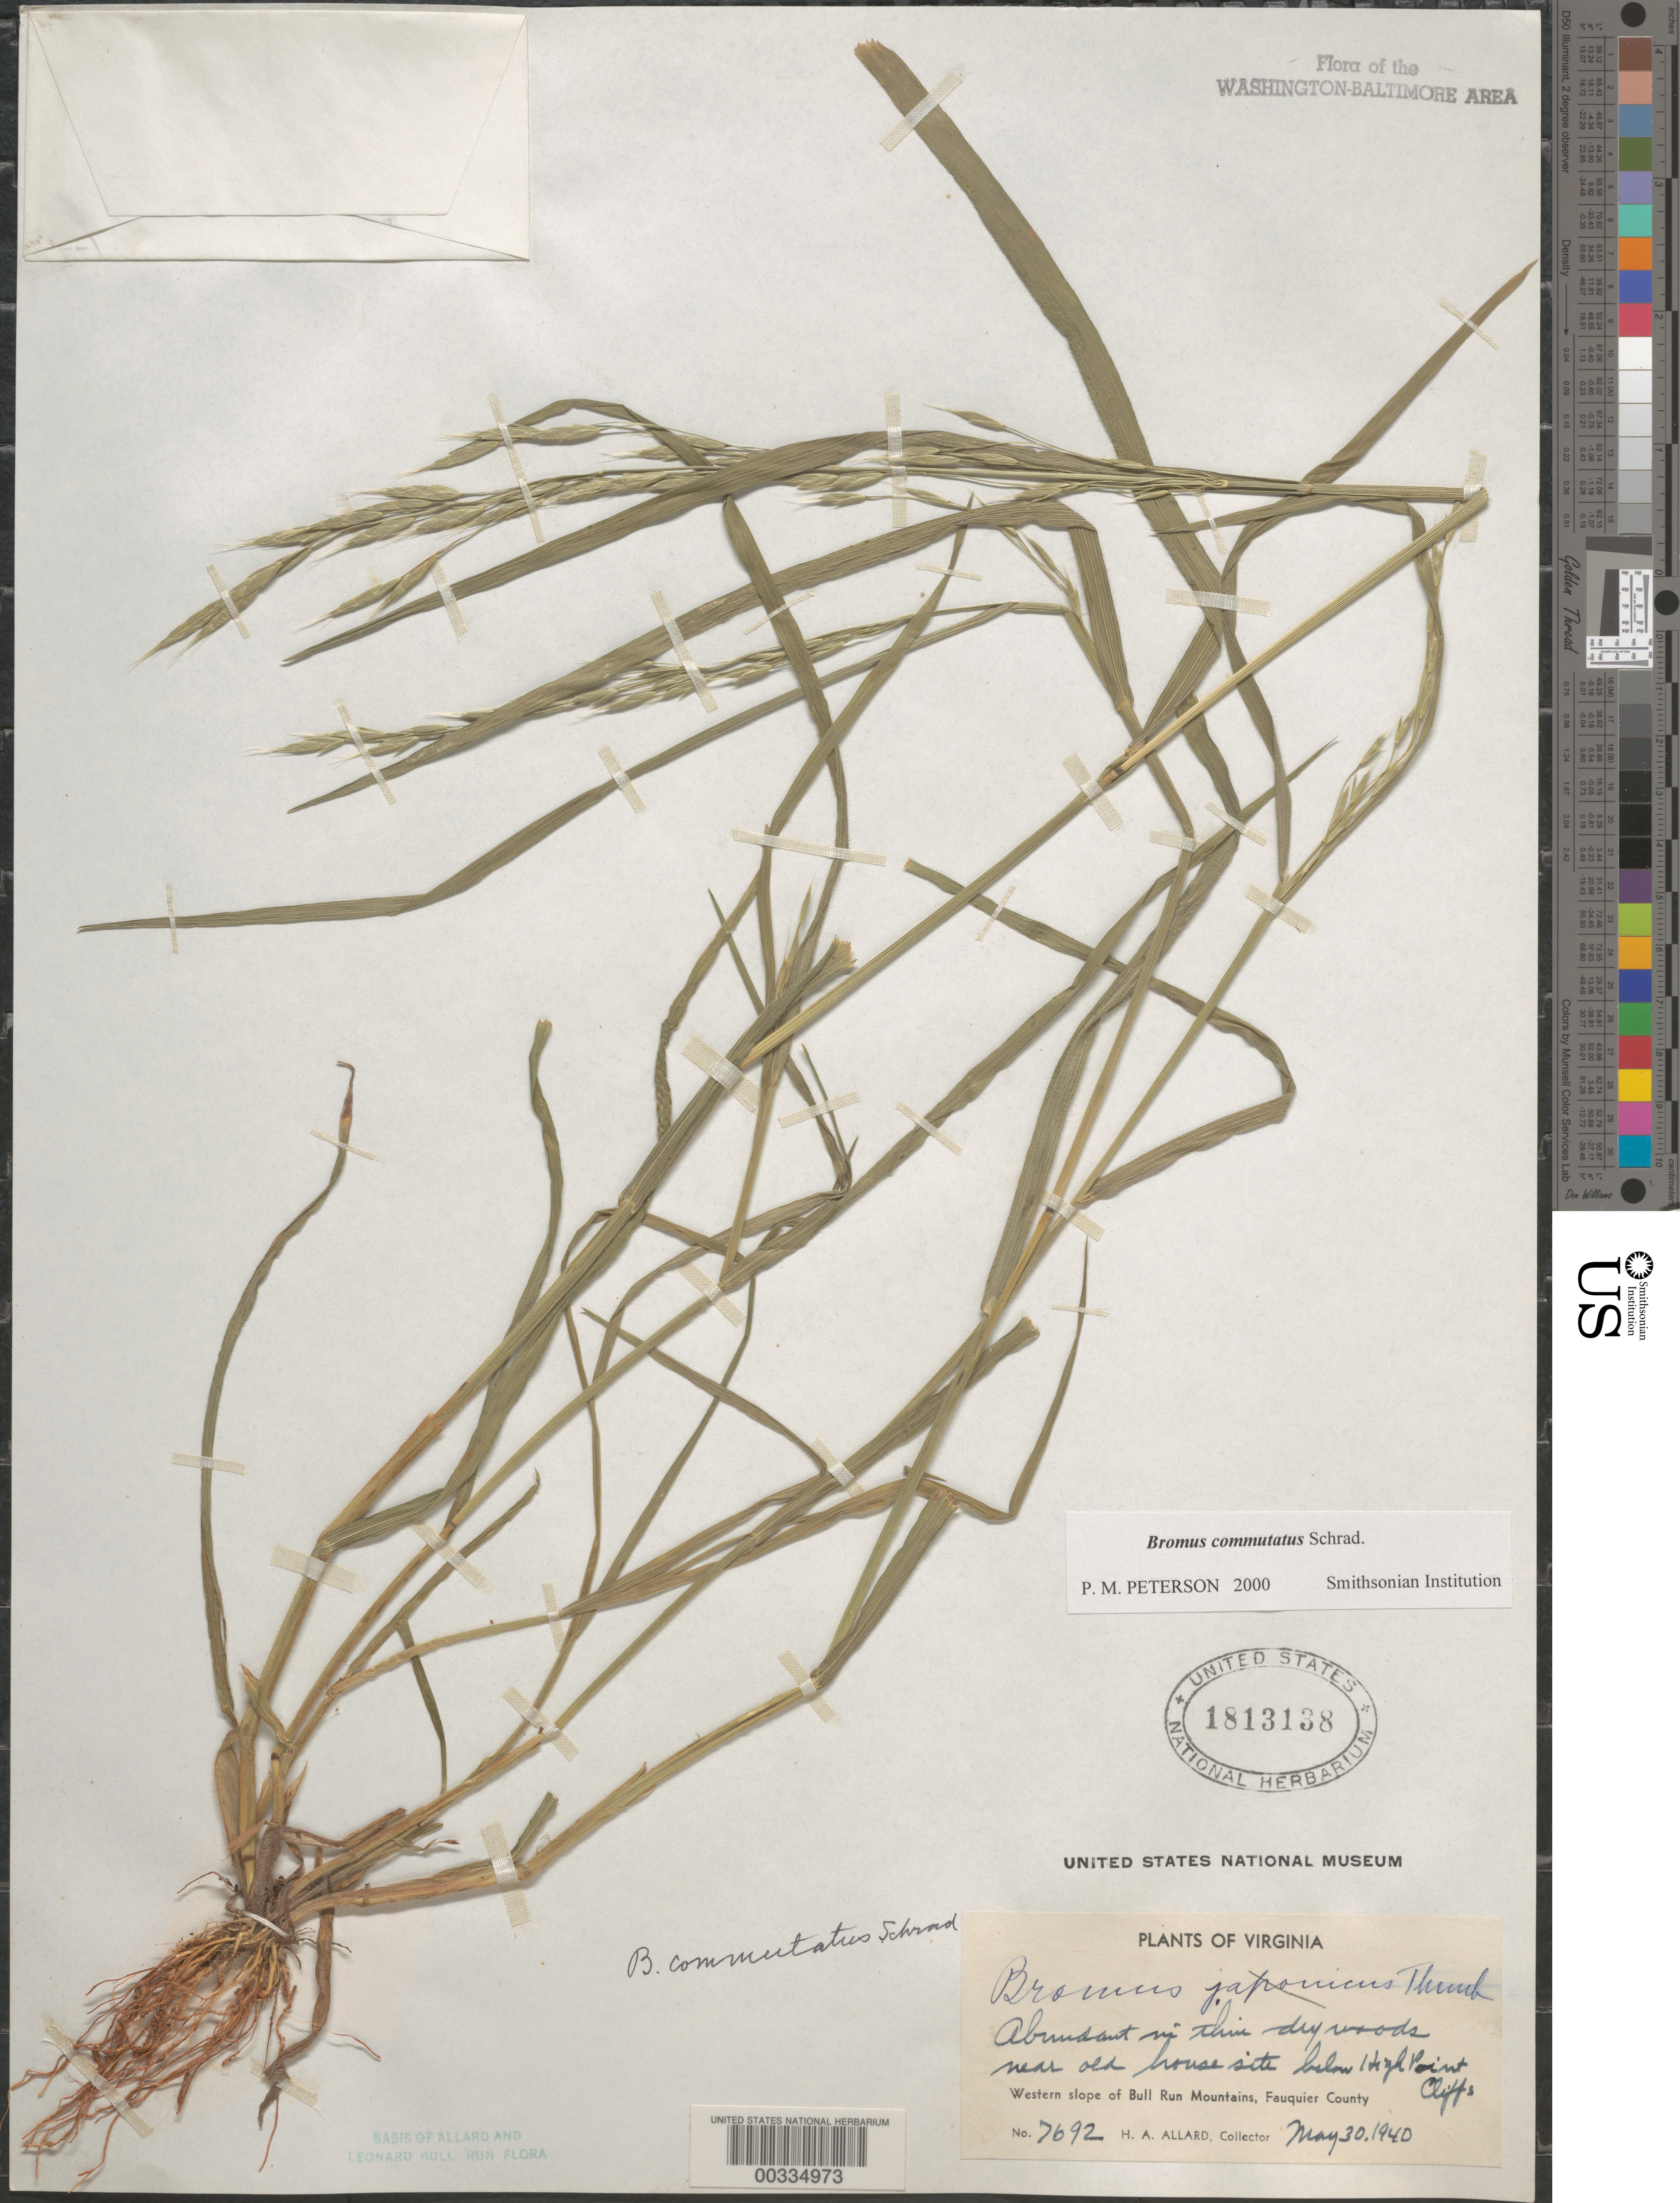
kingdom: Plantae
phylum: Tracheophyta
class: Liliopsida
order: Poales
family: Poaceae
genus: Bromus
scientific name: Bromus commutatus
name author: Schrad.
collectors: H. A. Allard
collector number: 7692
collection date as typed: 30 May 1940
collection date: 1940-05-30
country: United States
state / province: Virginia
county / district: Fauquier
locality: Below High Point Cliffs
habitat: In thin dry woods near old house site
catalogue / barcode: US 1813138